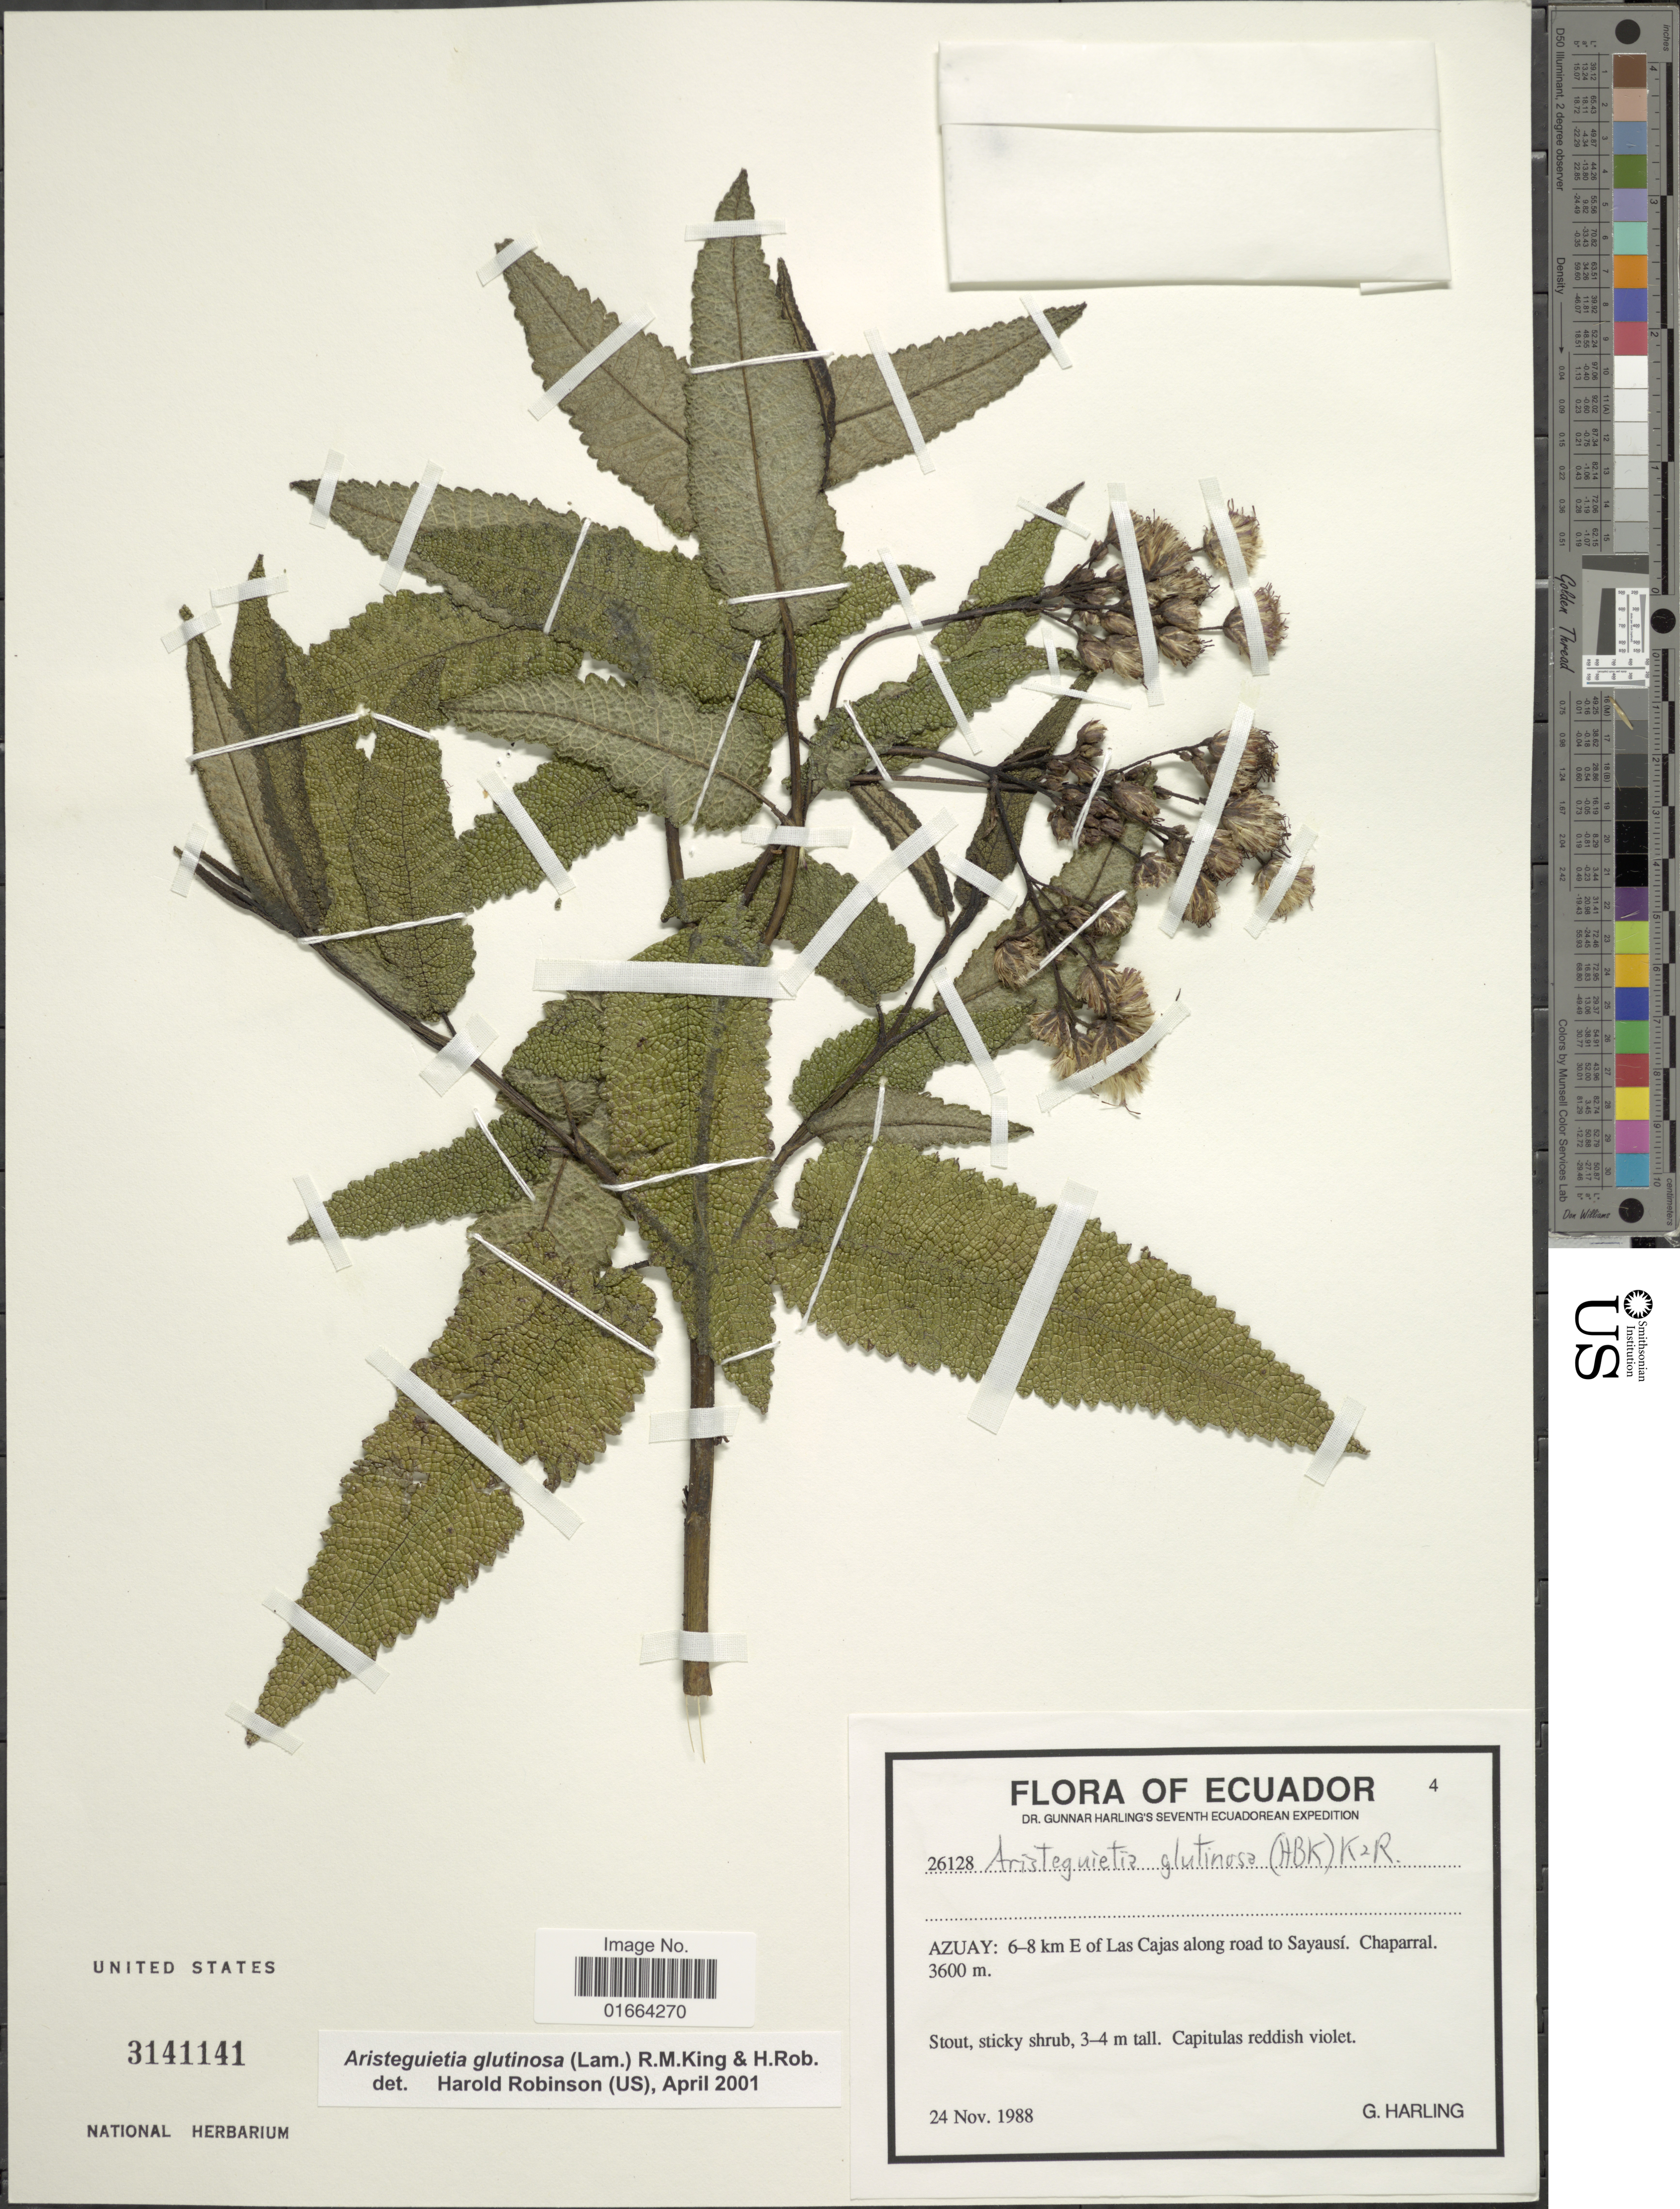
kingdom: Plantae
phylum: Tracheophyta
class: Magnoliopsida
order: Asterales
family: Asteraceae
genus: Aristeguietia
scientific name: Aristeguietia glutinosa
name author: (Lam.) R.M. King & H. Rob.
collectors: G. Harling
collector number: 26128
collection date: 1988-11-24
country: Ecuador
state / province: Azuay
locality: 6-8 km E of Las Cajas along road to Sayausí. Chaparall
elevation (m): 3600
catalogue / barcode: US 3141141